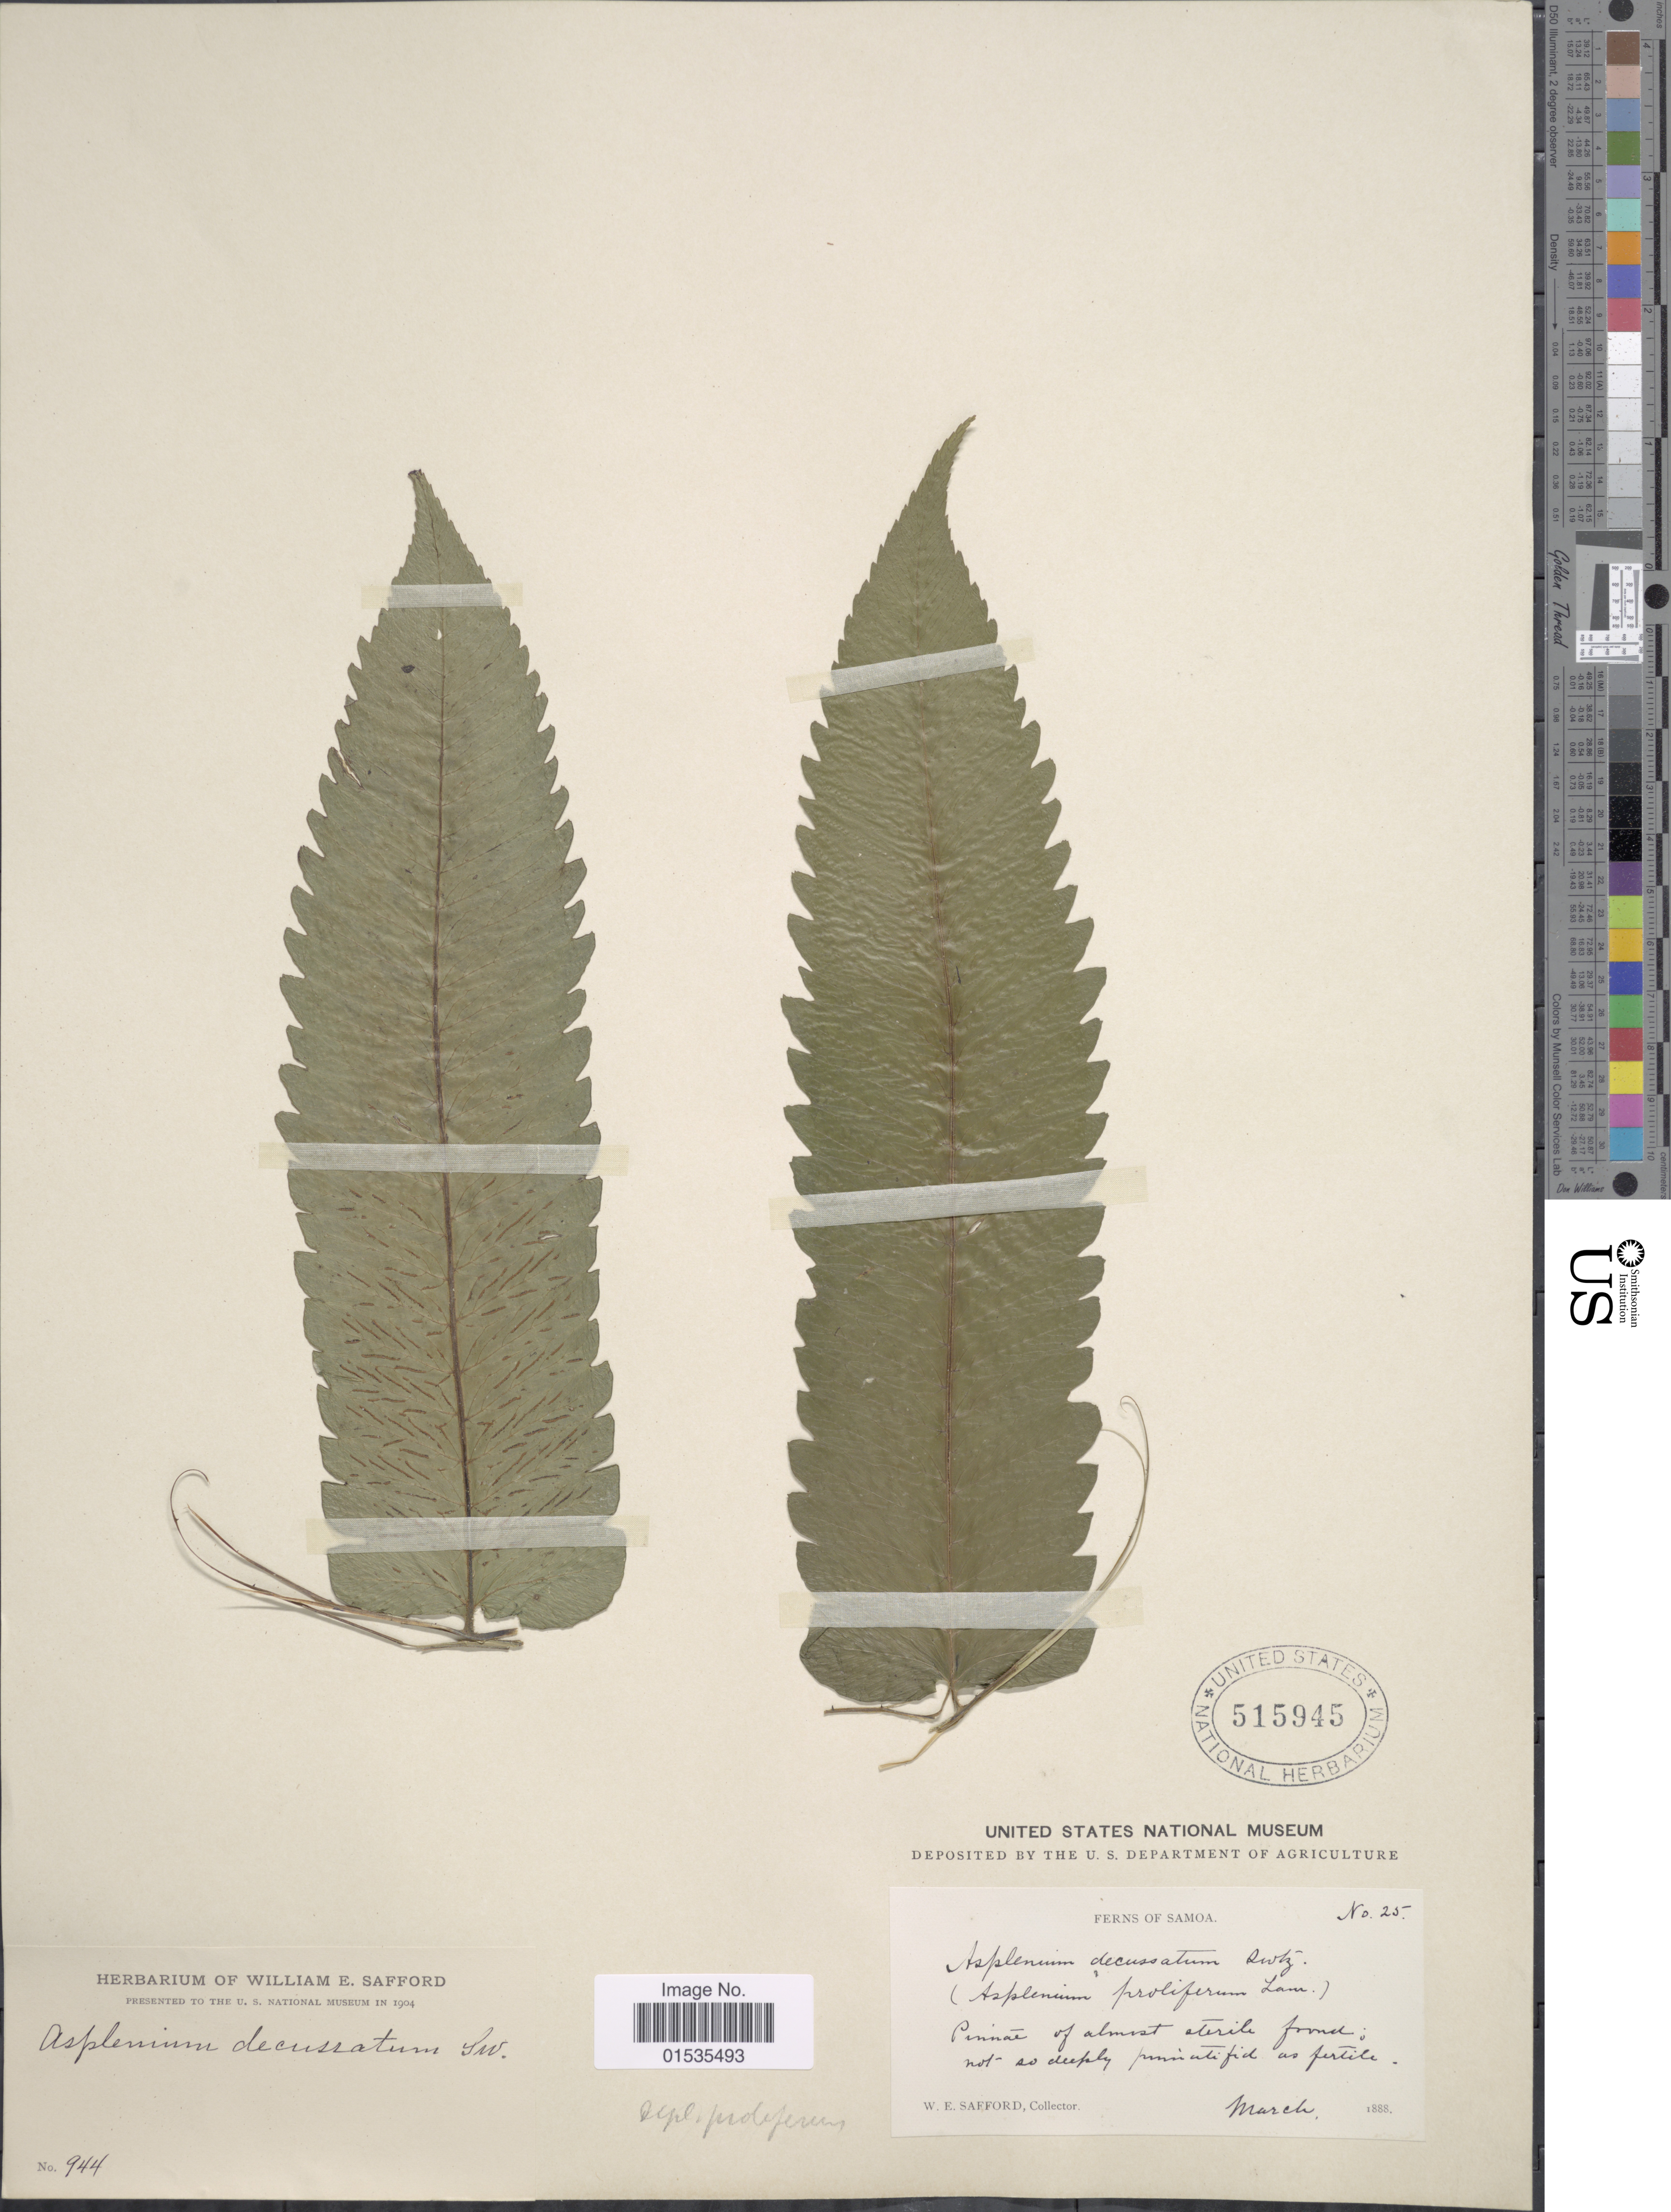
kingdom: Plantae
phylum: Tracheophyta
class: Polypodiopsida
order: Polypodiales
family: Athyriaceae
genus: Diplazium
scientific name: Diplazium proliferum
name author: (Lam.) Thouars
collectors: W. E. Safford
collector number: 944/25?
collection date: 1888-03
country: American Samoa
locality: Samoa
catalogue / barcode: US 515945